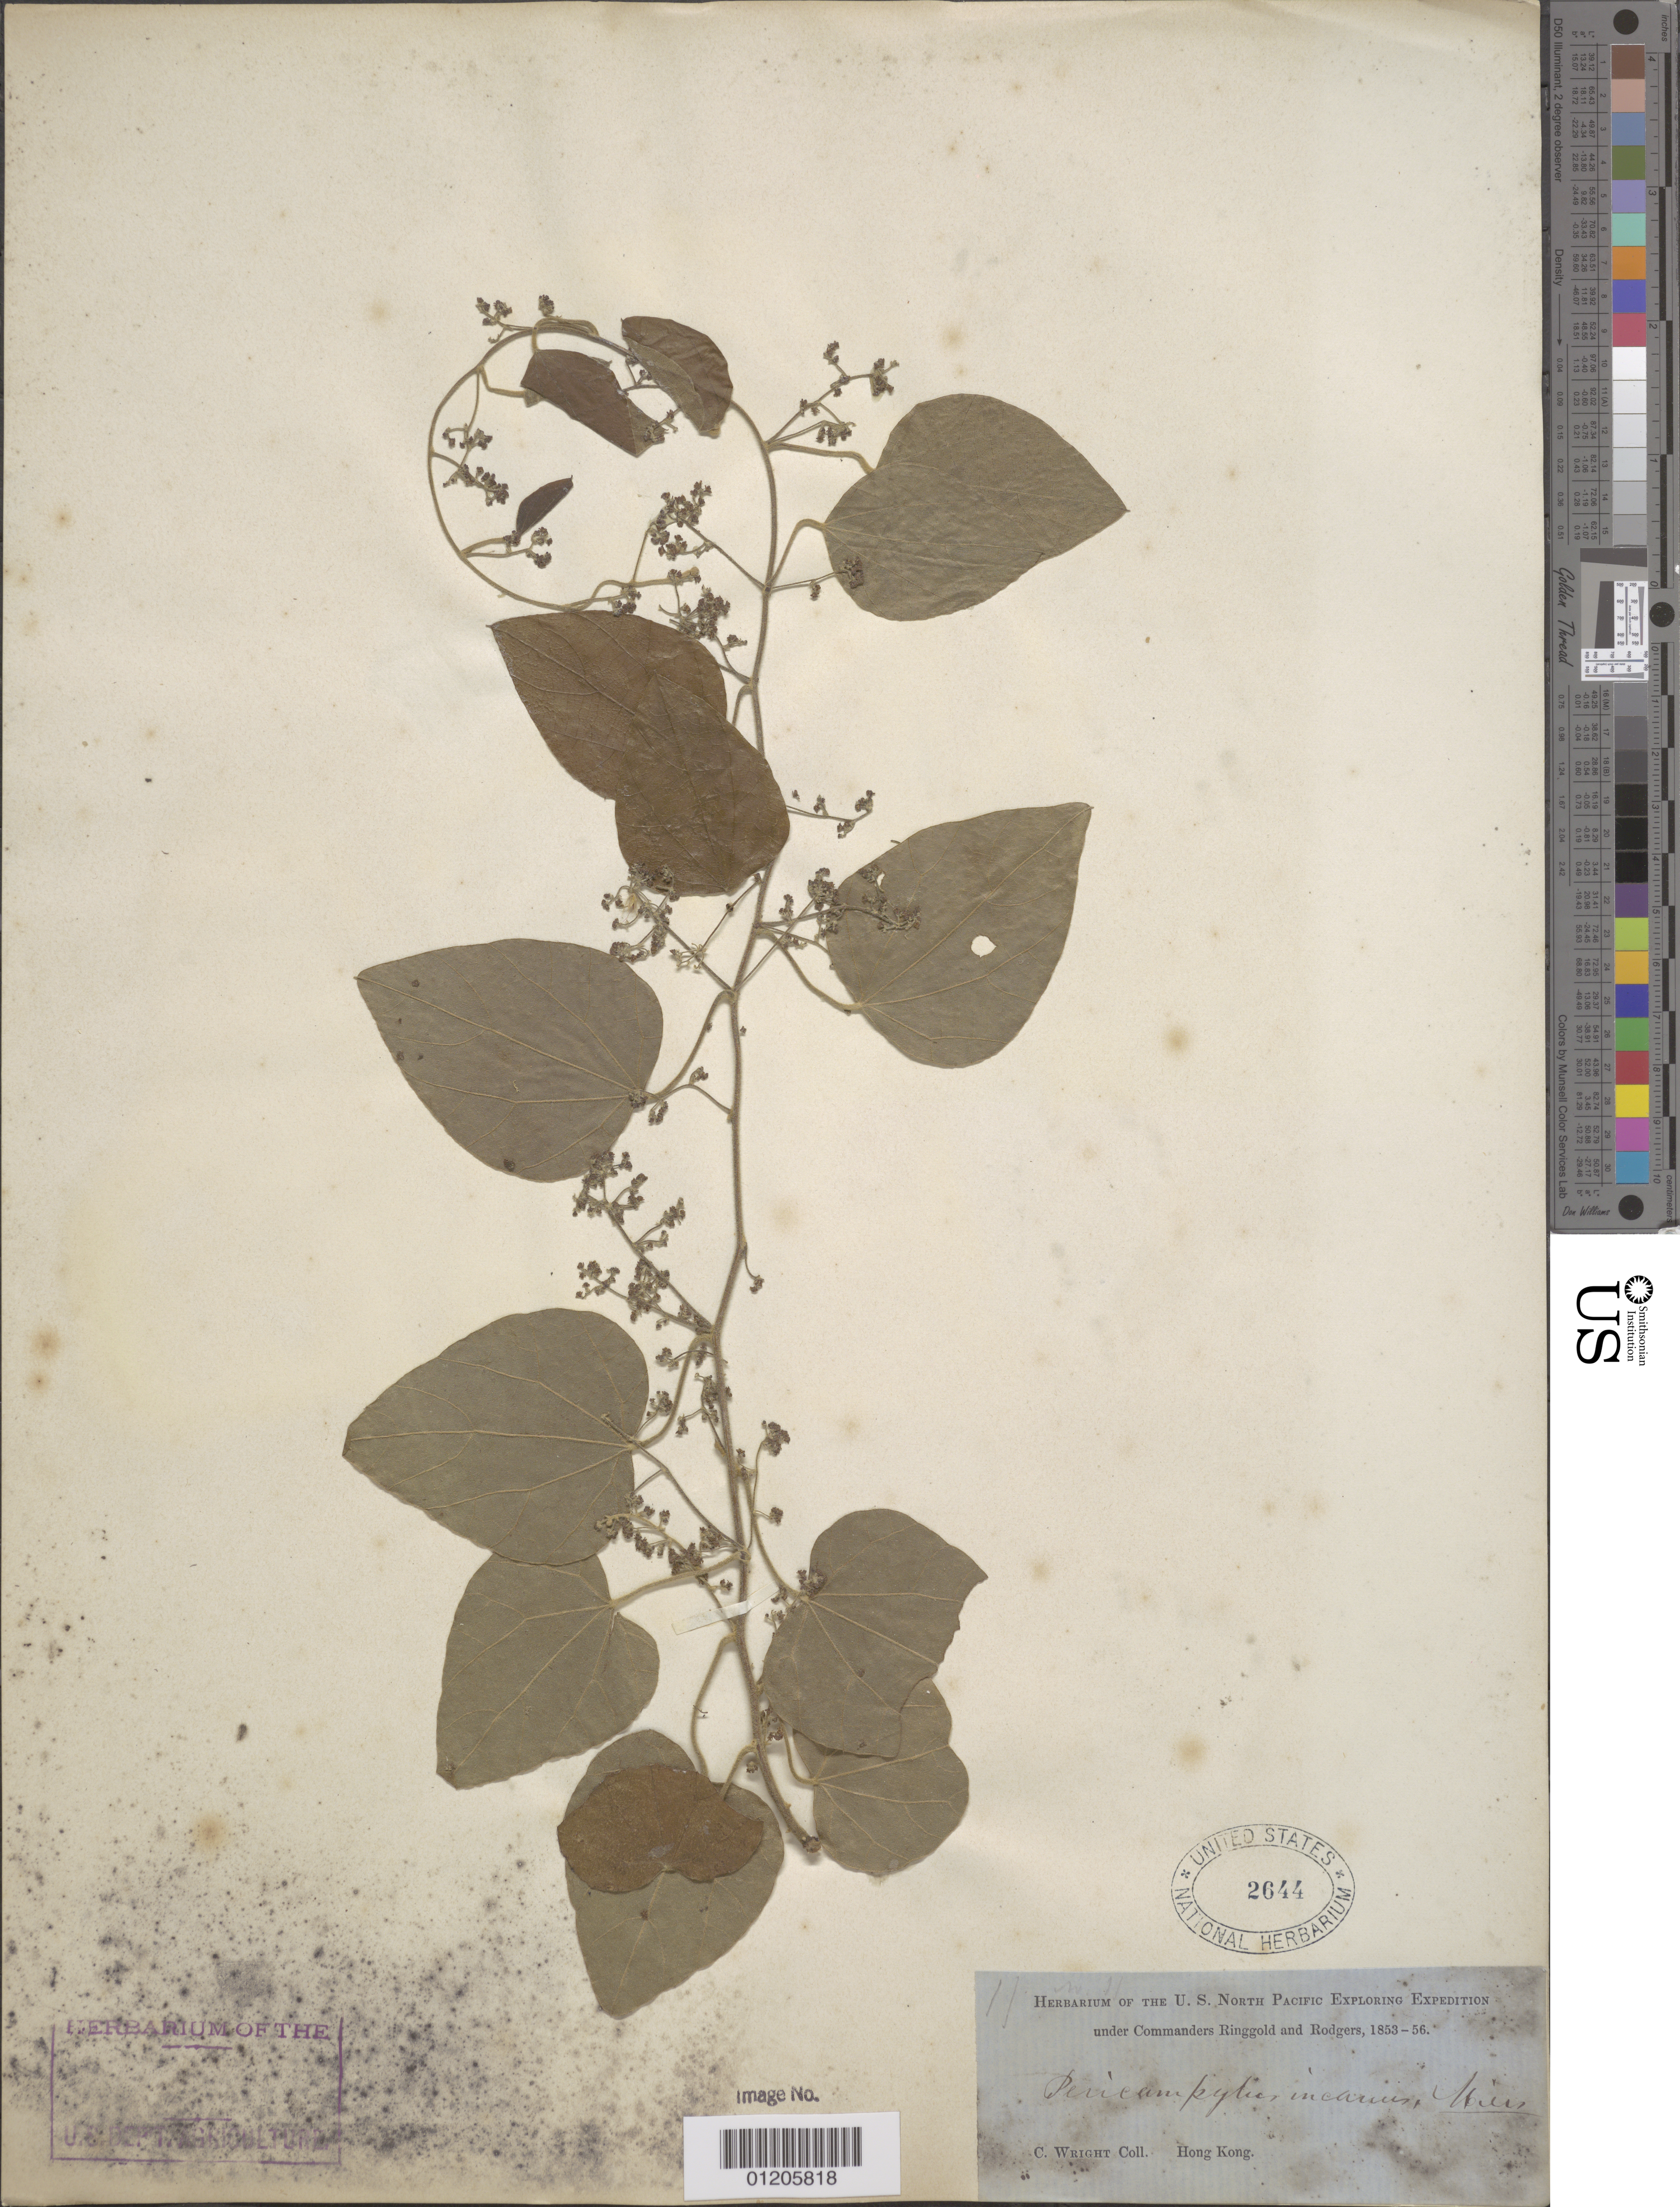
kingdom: Plantae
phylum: Tracheophyta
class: Magnoliopsida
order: Ranunculales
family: Menispermaceae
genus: Pericampylus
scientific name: Pericampylus incanus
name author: (Colebr.) Miers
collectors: C. Wright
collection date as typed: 1853 to -- -- 1856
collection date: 1853/1856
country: China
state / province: Hong Kong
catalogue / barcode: US 2644